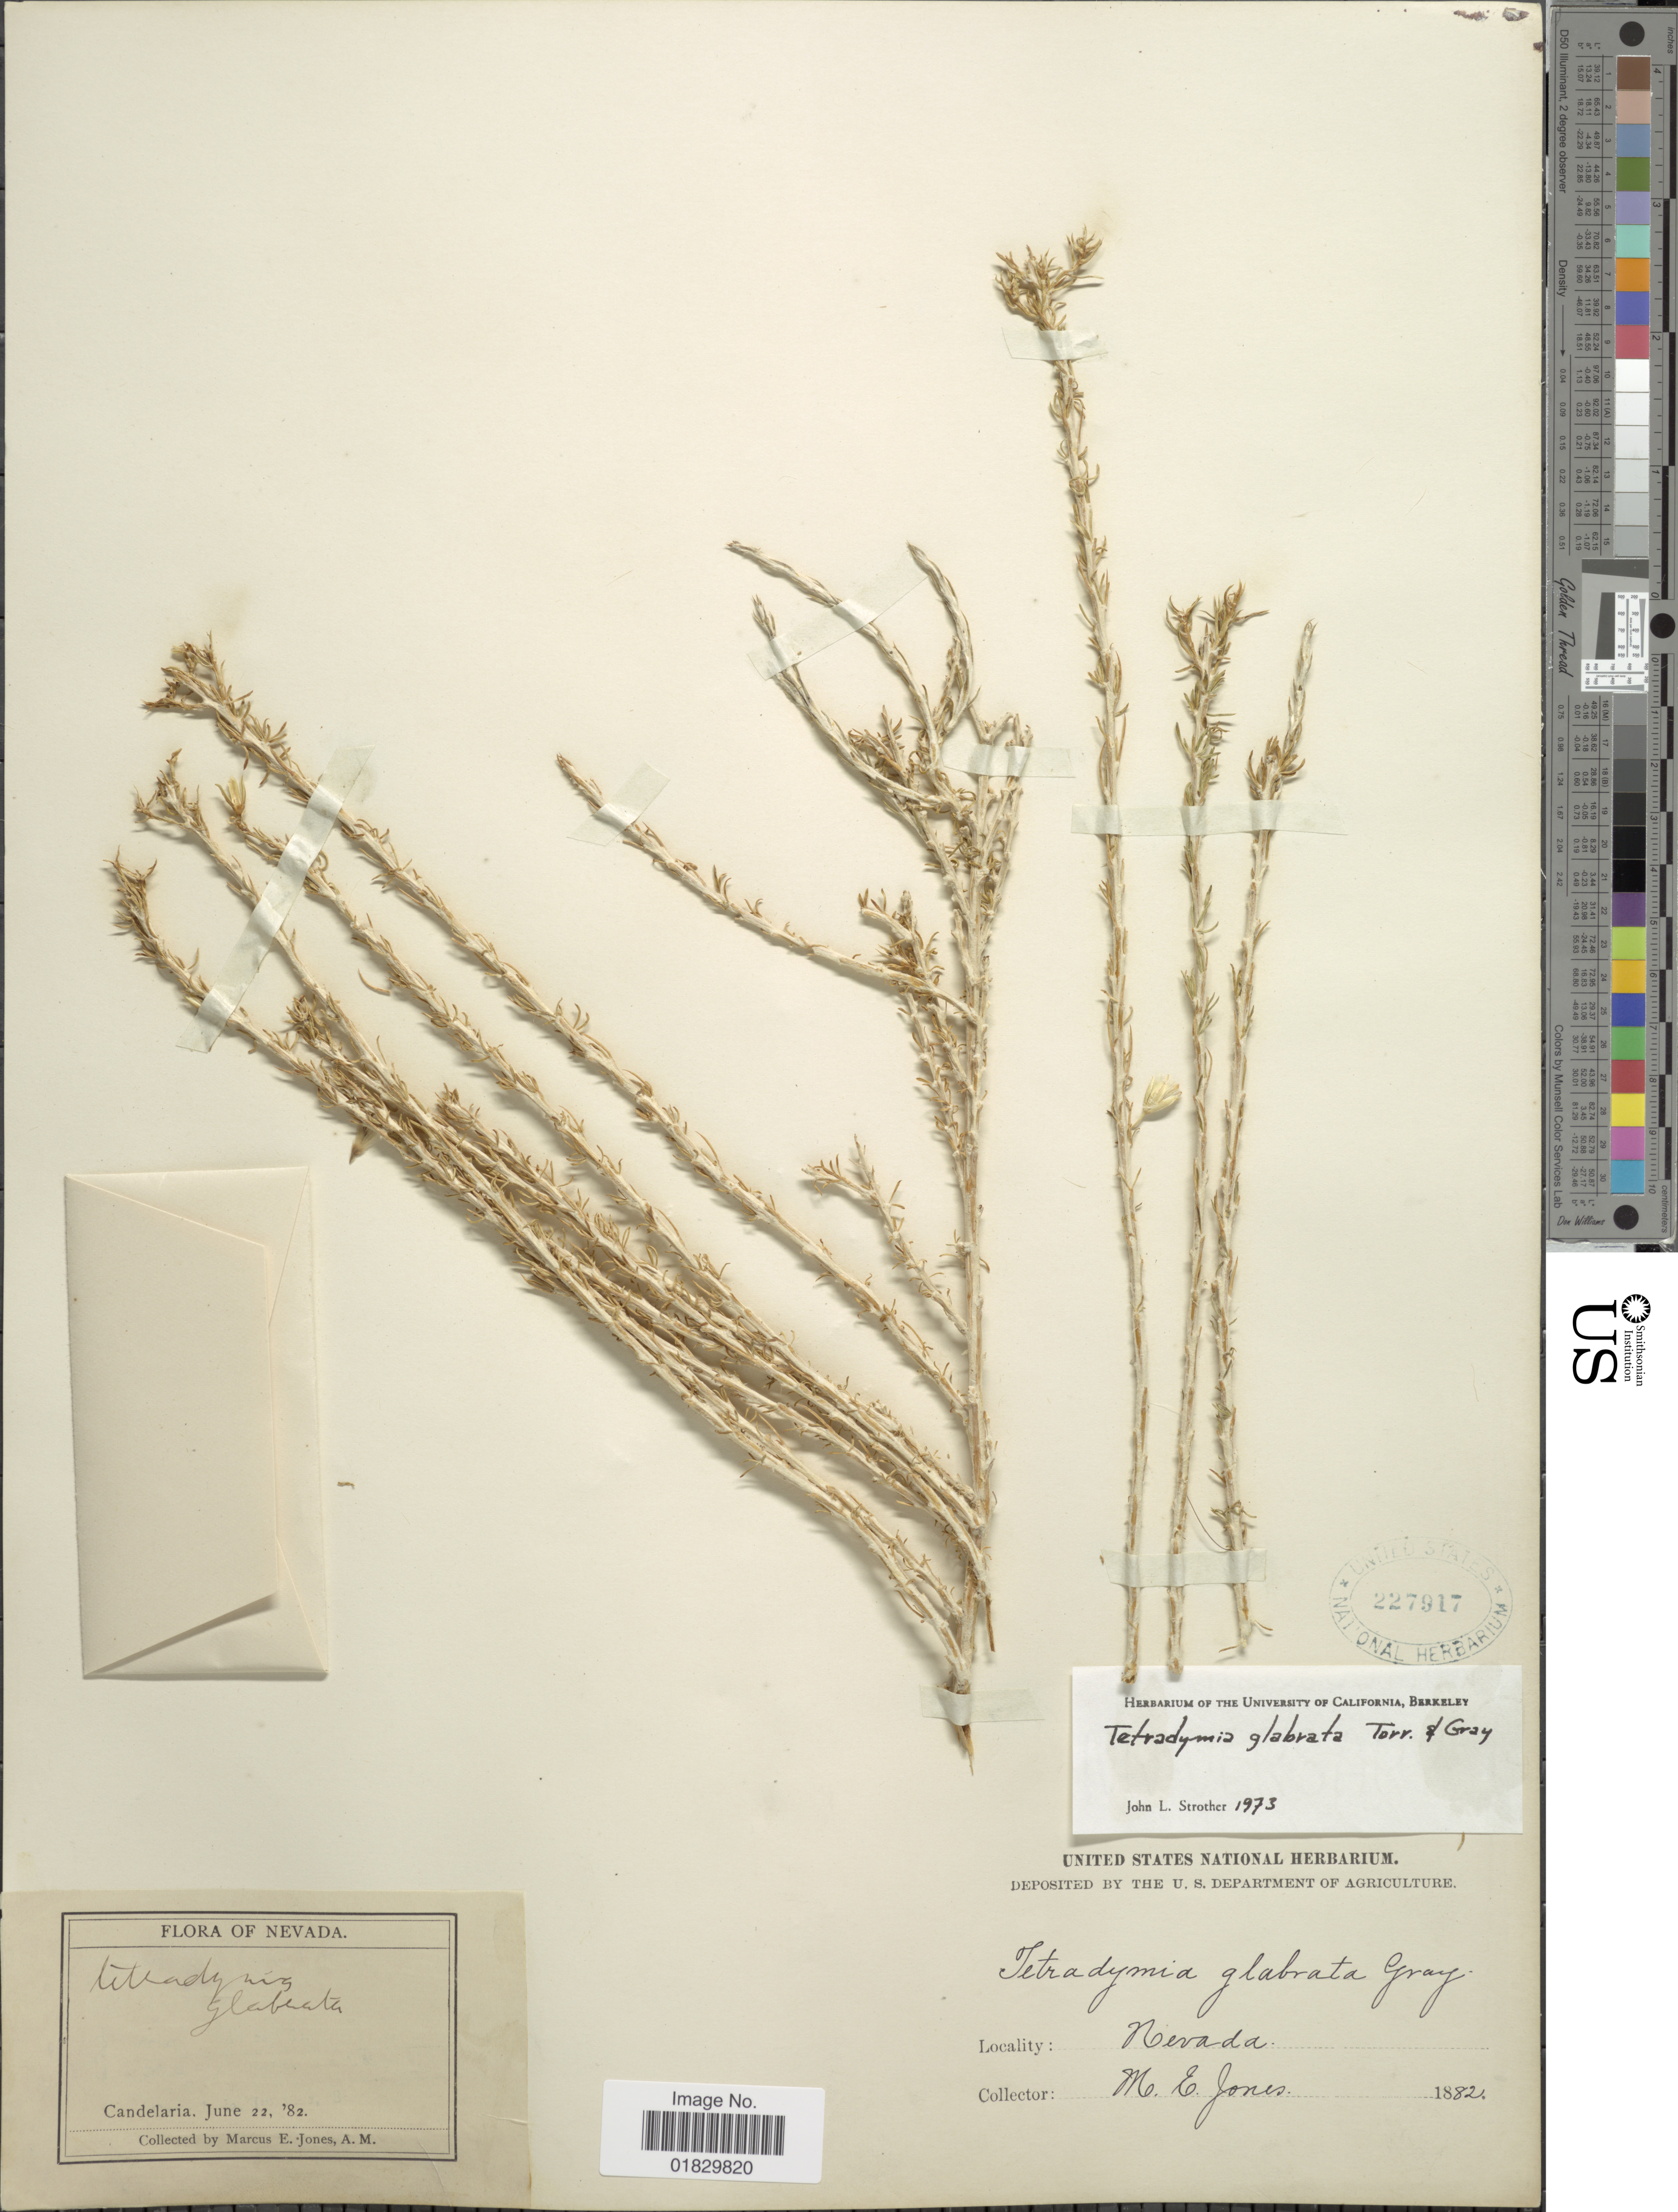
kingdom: Plantae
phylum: Tracheophyta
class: Magnoliopsida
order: Asterales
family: Asteraceae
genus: Tetradymia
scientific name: Tetradymia glabrata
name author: Torr. & A. Gray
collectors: M. E. Jones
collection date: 1882-06-22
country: United States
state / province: Nevada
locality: Candelaria, Nevada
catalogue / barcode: US 227917